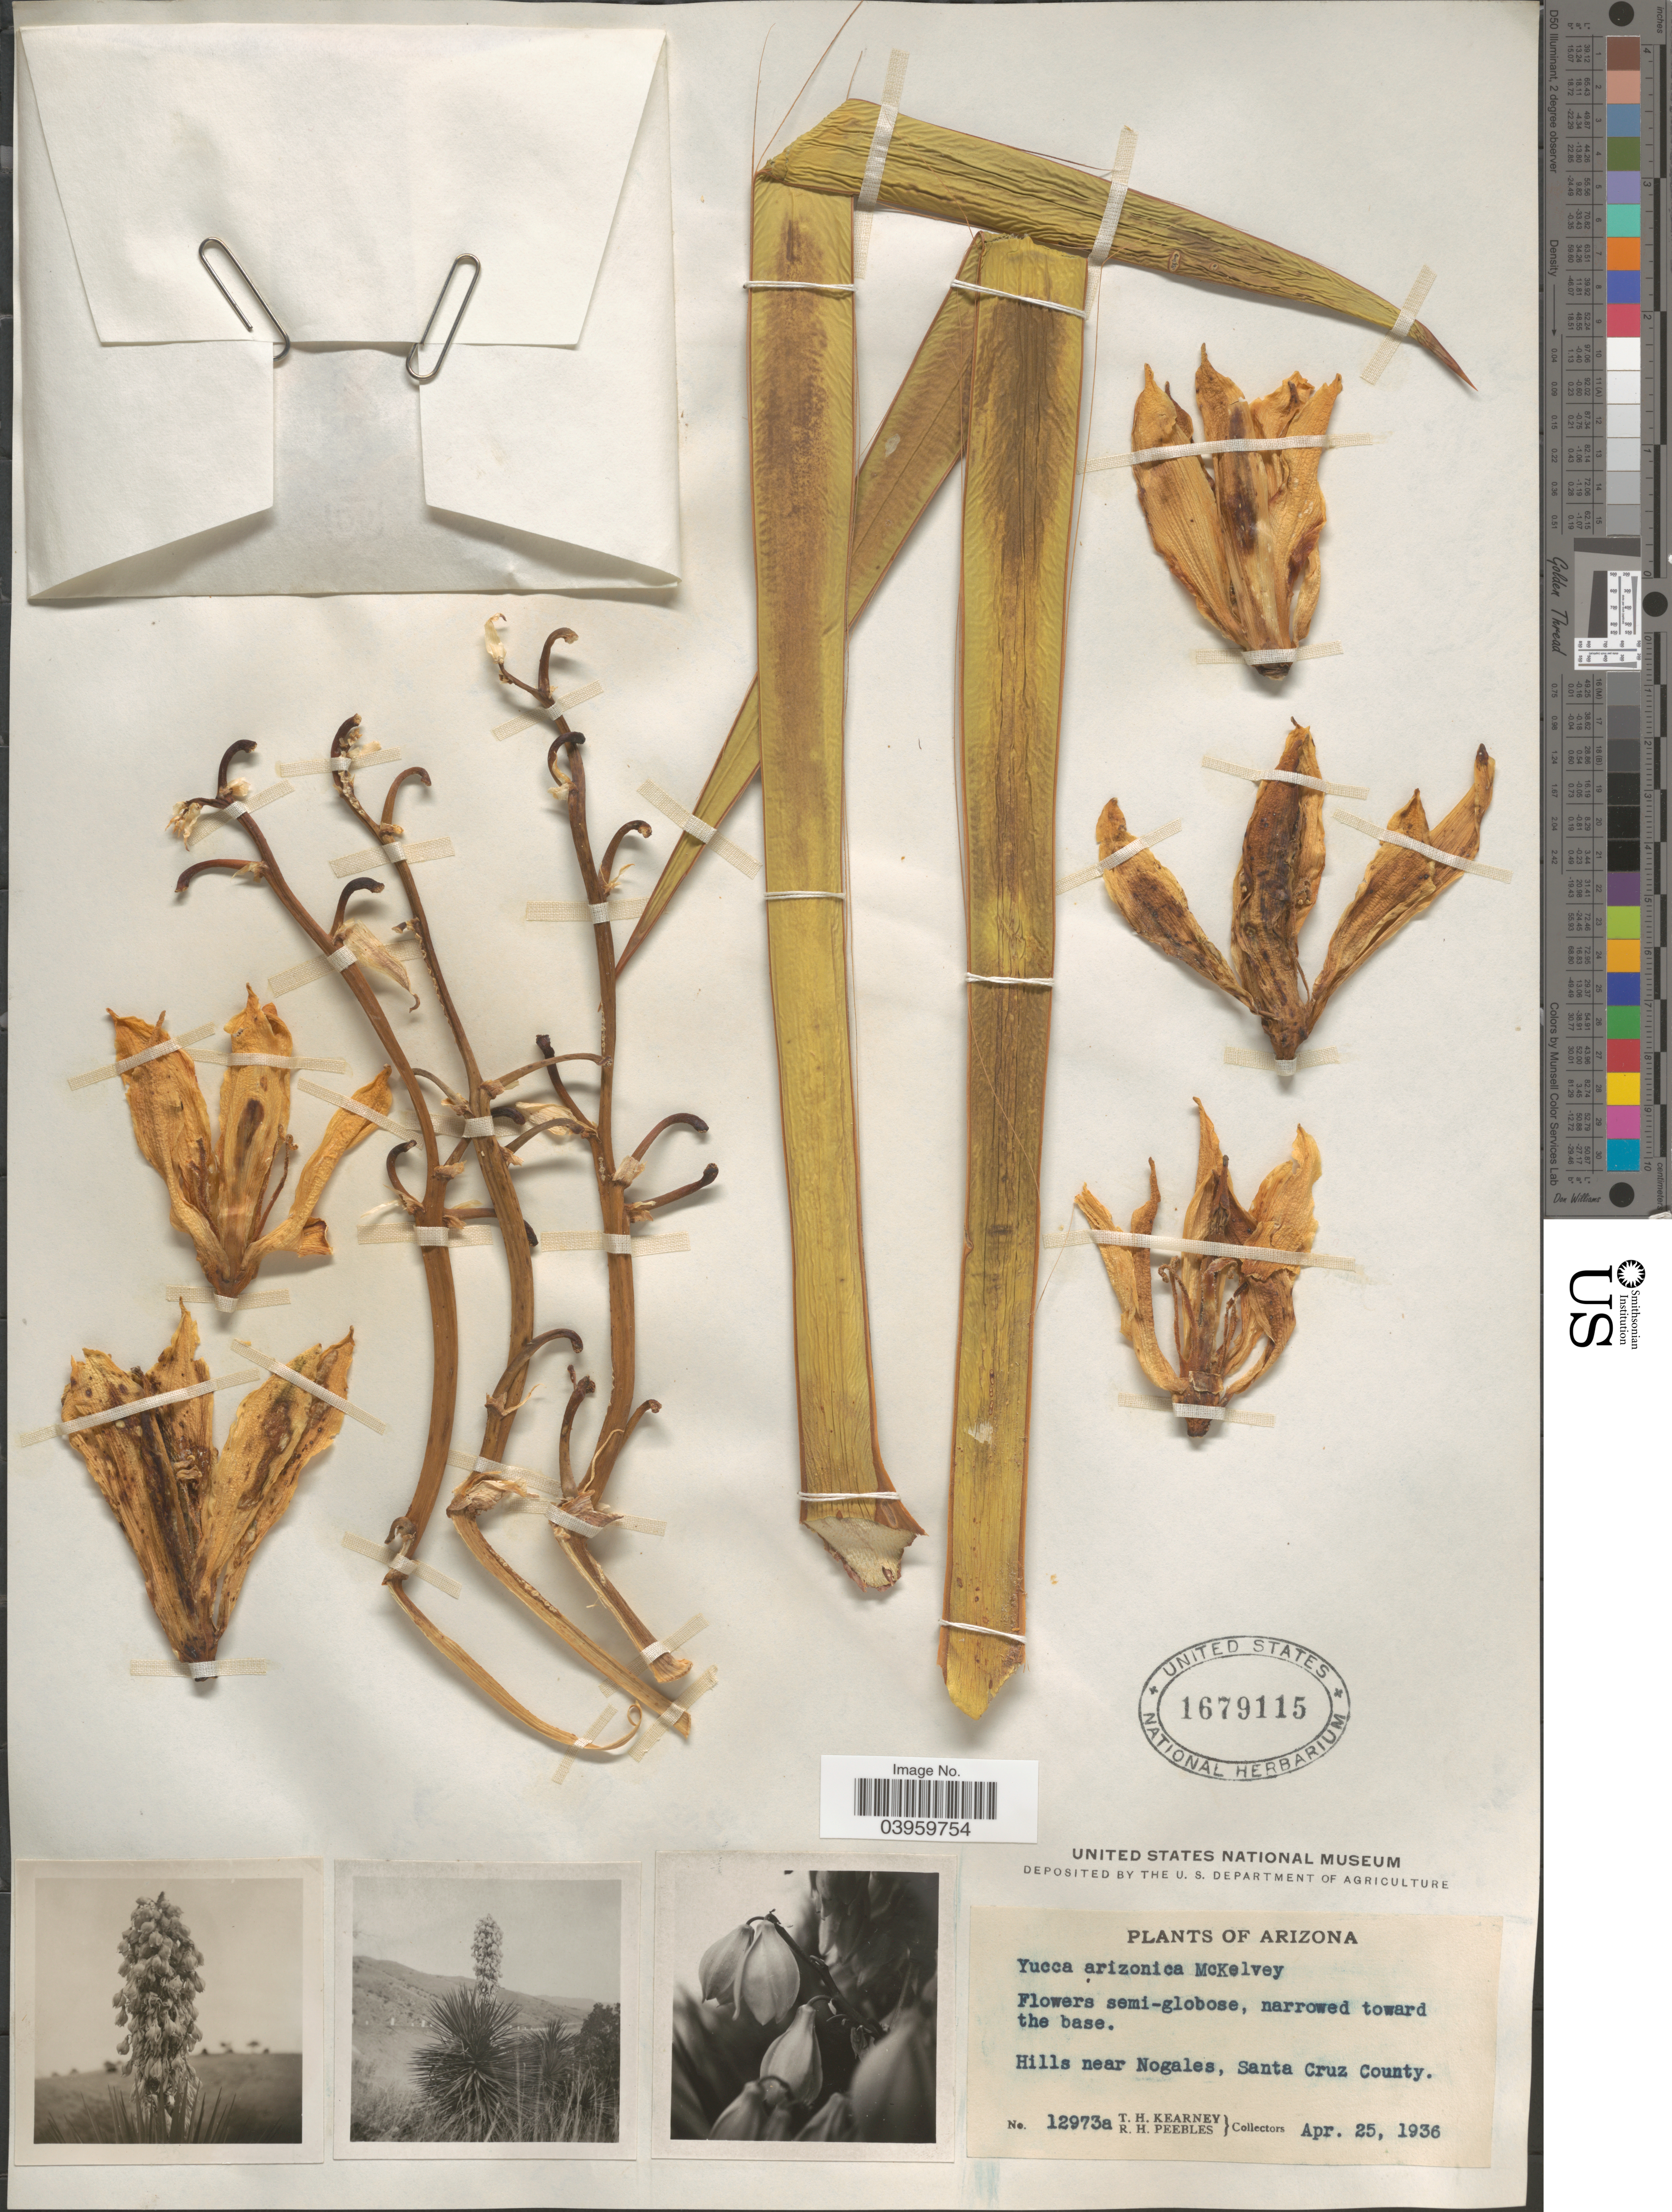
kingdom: Plantae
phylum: Tracheophyta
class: Liliopsida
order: Asparagales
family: Asparagaceae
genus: Yucca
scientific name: Yucca arizonica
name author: McKelvey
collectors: T. H. Kearney & R. H. Peebles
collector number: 12973a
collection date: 1936-04-25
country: United States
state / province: Arizona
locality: Hills near Nogales, Santa Cruz County.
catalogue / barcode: US 1679115